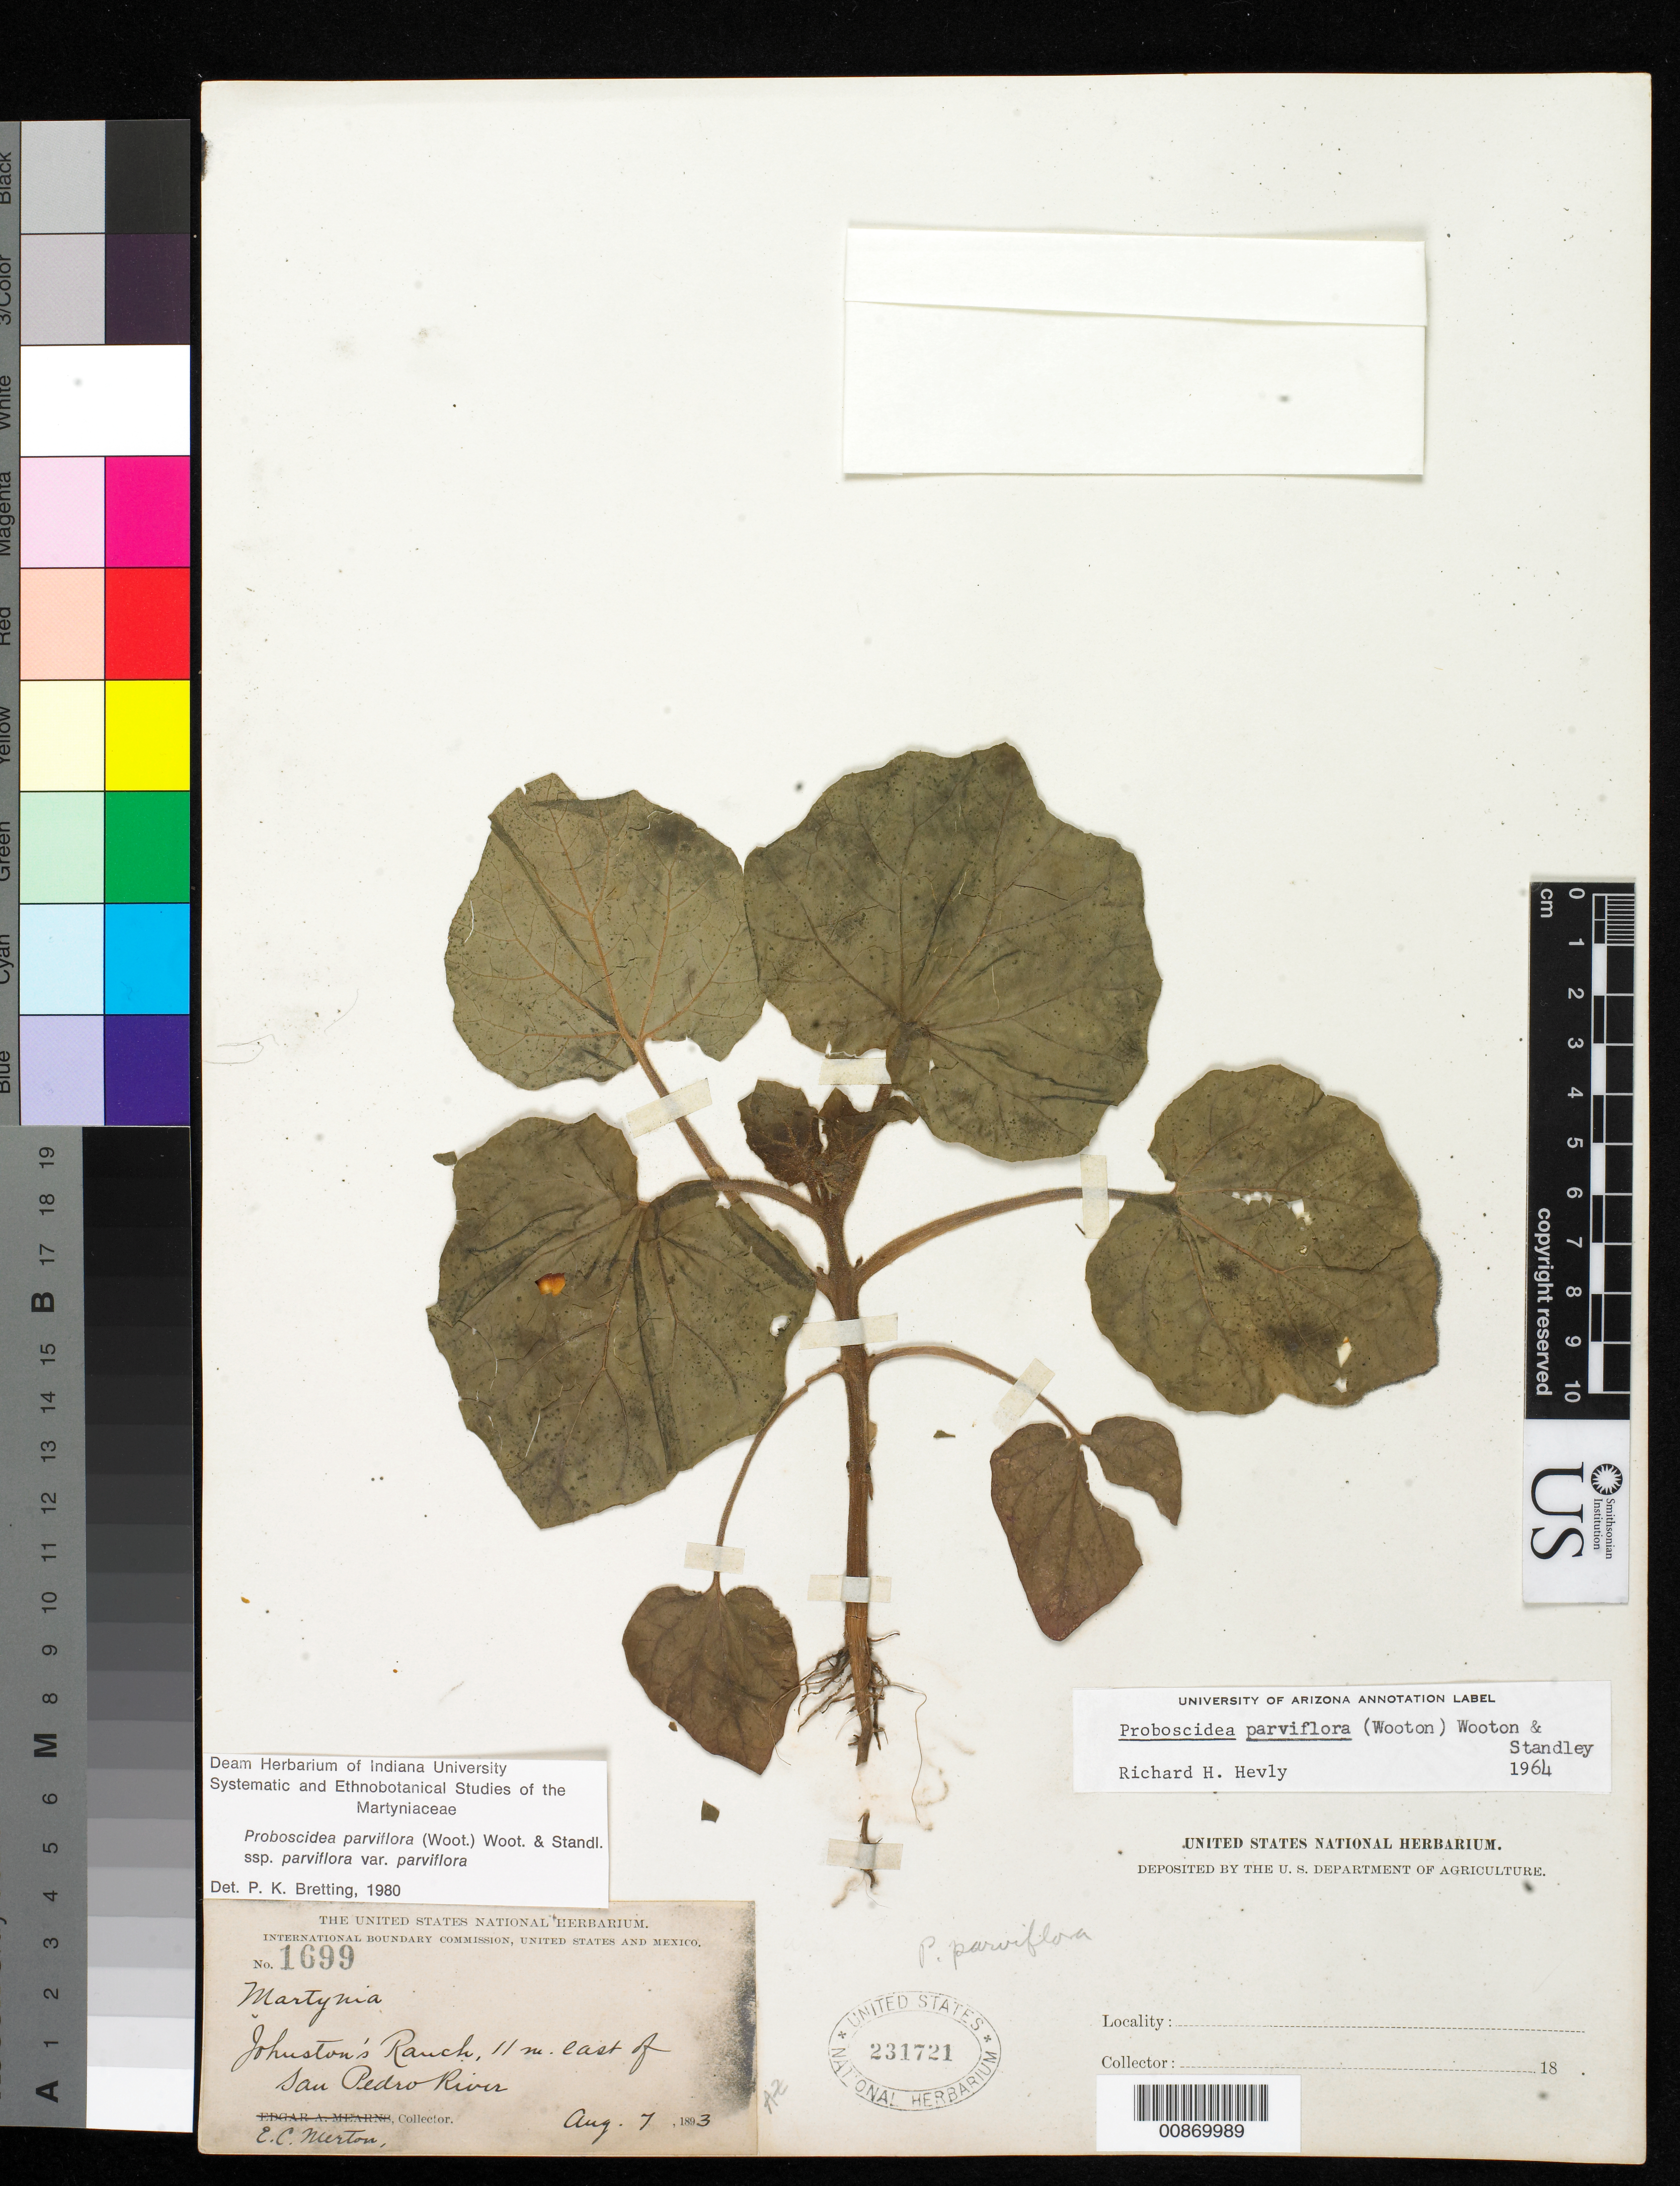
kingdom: Plantae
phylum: Tracheophyta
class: Magnoliopsida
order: Lamiales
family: Martyniaceae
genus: Proboscidea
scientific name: Proboscidea parviflora subsp. parviflora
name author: (Wooton) Wooton & Standl.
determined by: Bretting, Peter K.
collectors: E. Merton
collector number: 1699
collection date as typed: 07 Aug 1893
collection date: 1893-08-07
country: United States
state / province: Arizona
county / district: Cochise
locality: Johnston's Ranch, 11 mi. E of San Pedro River.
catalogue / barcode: US 231721